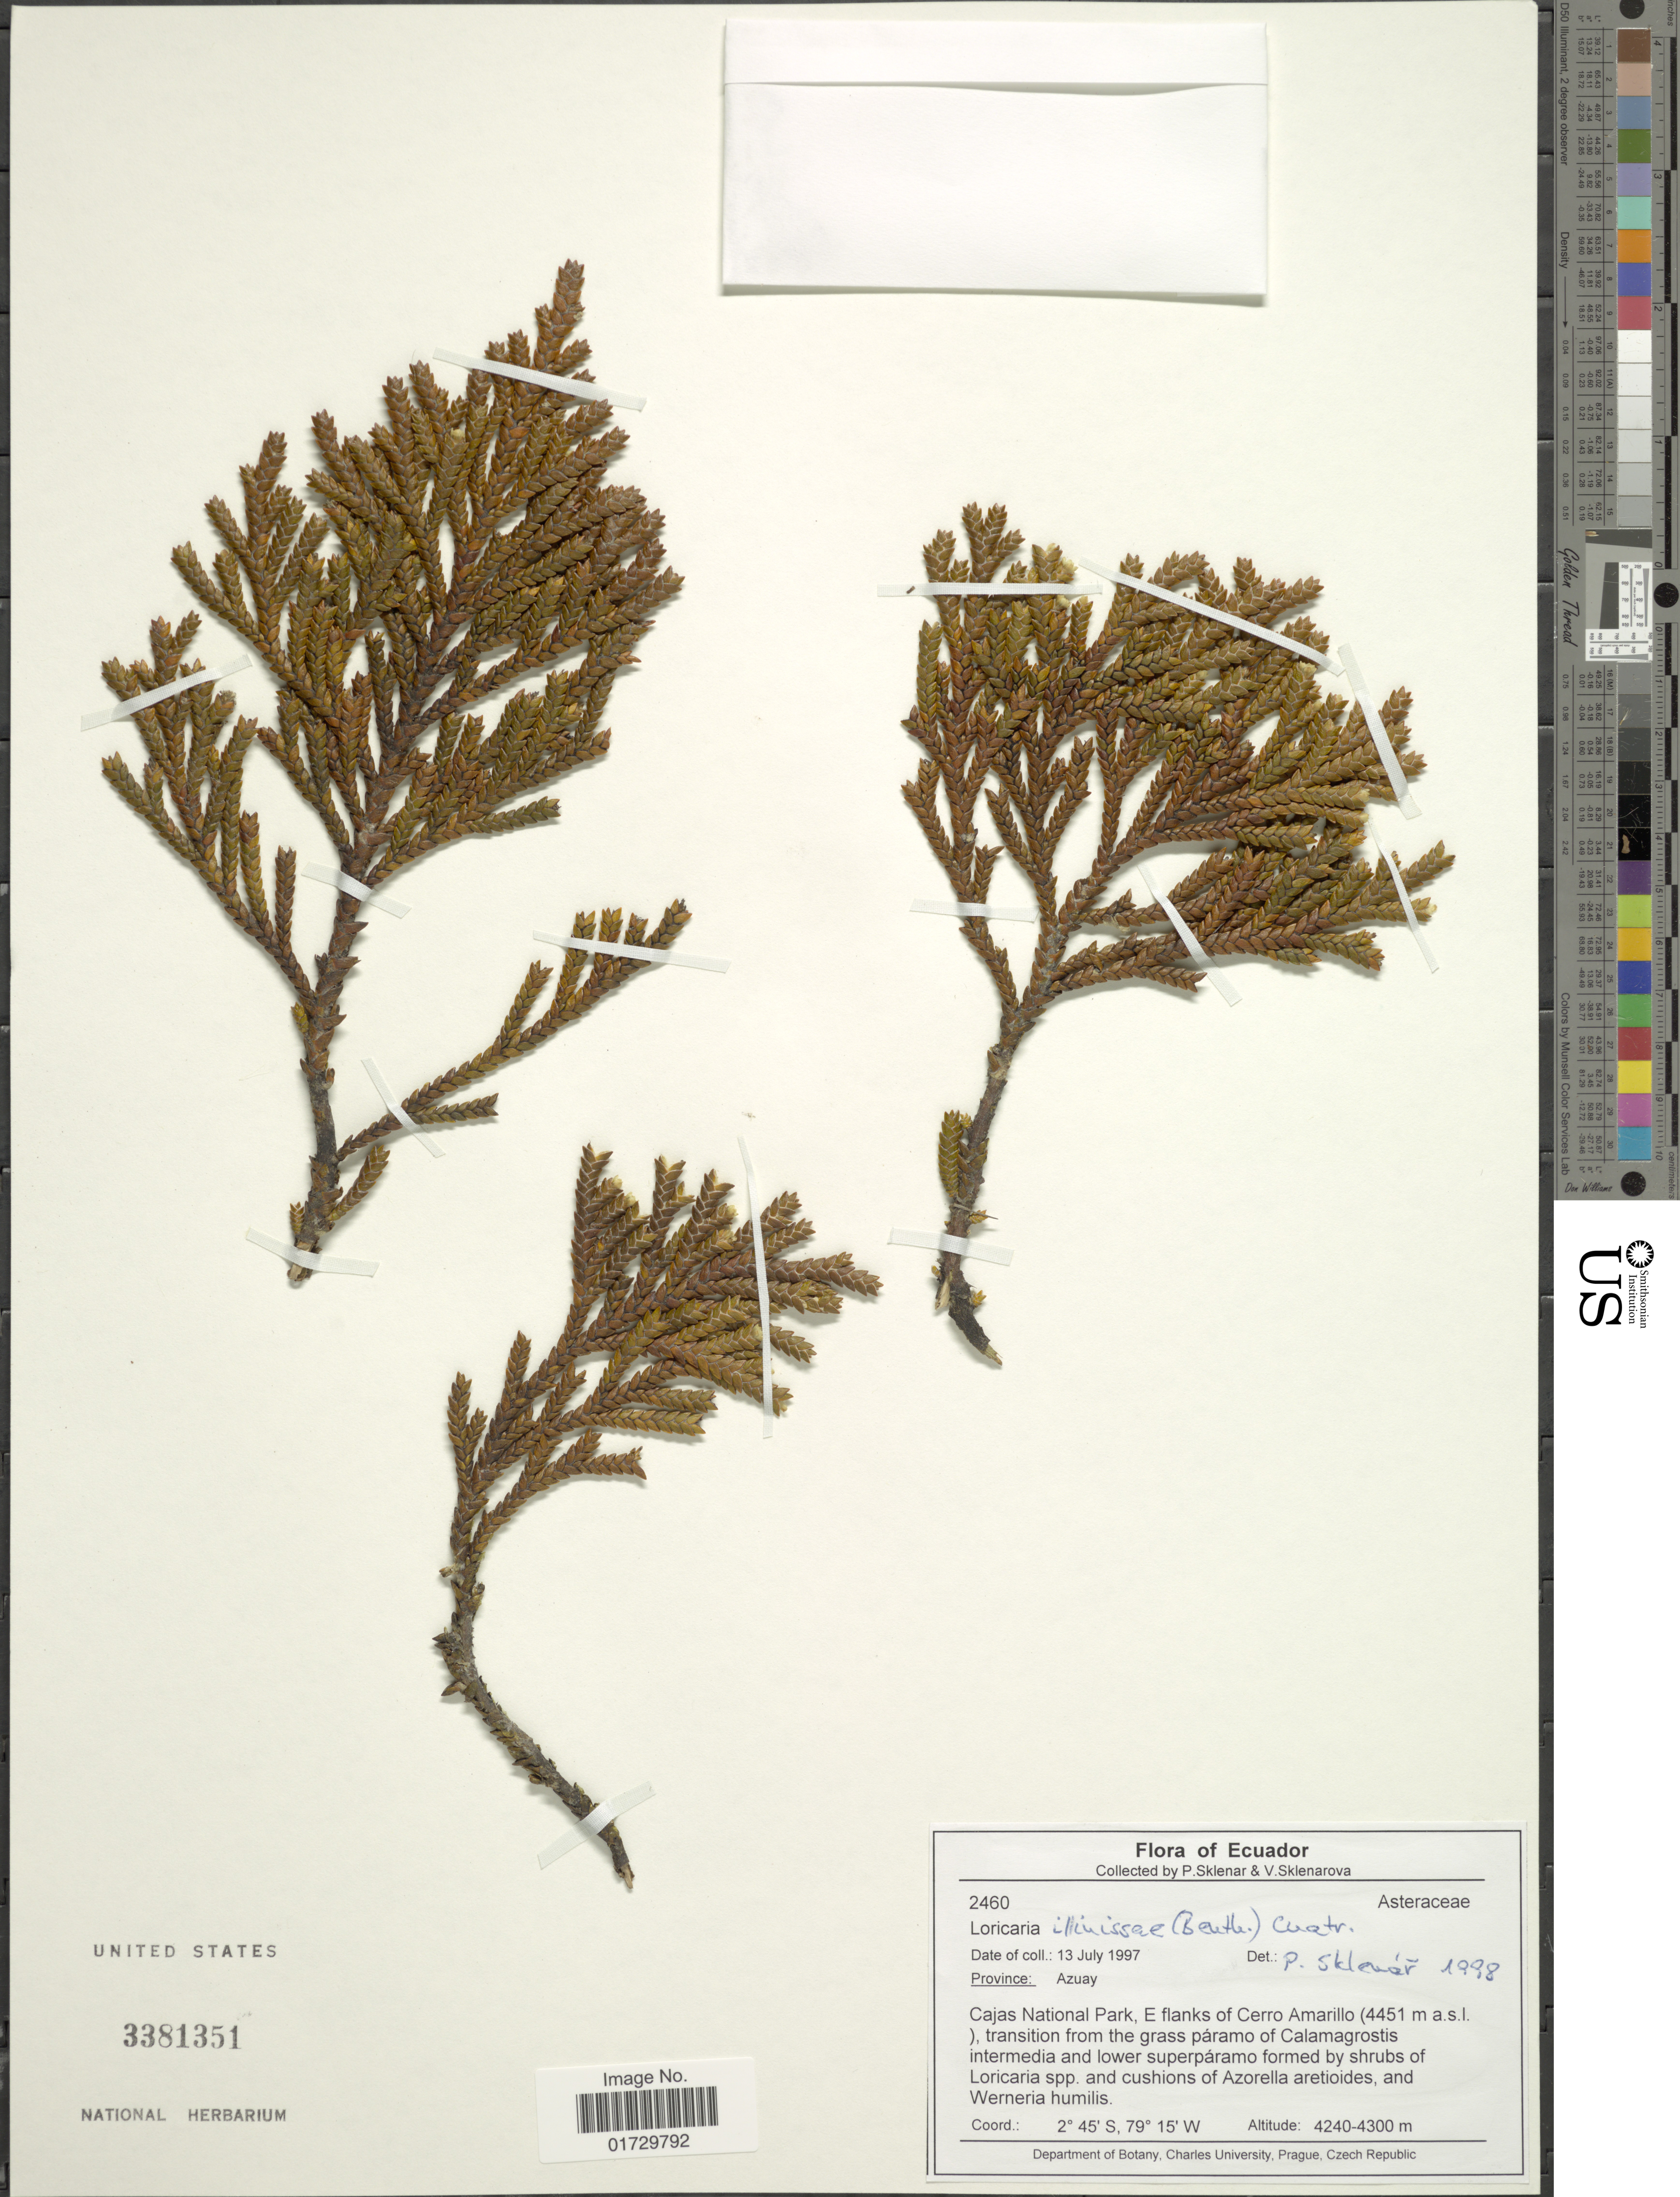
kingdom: Plantae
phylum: Tracheophyta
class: Magnoliopsida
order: Asterales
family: Asteraceae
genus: Loricaria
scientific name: Loricaria ilinissae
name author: (Benth.) Cuatrec.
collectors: P. Sklenár & V. Kosteckova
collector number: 2460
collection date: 1997-07-13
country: Ecuador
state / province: Azuay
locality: Cajas National Park, E flanks of Cerro Amarillo (4451 m a.s.l.)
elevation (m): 4240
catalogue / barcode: US 3381351